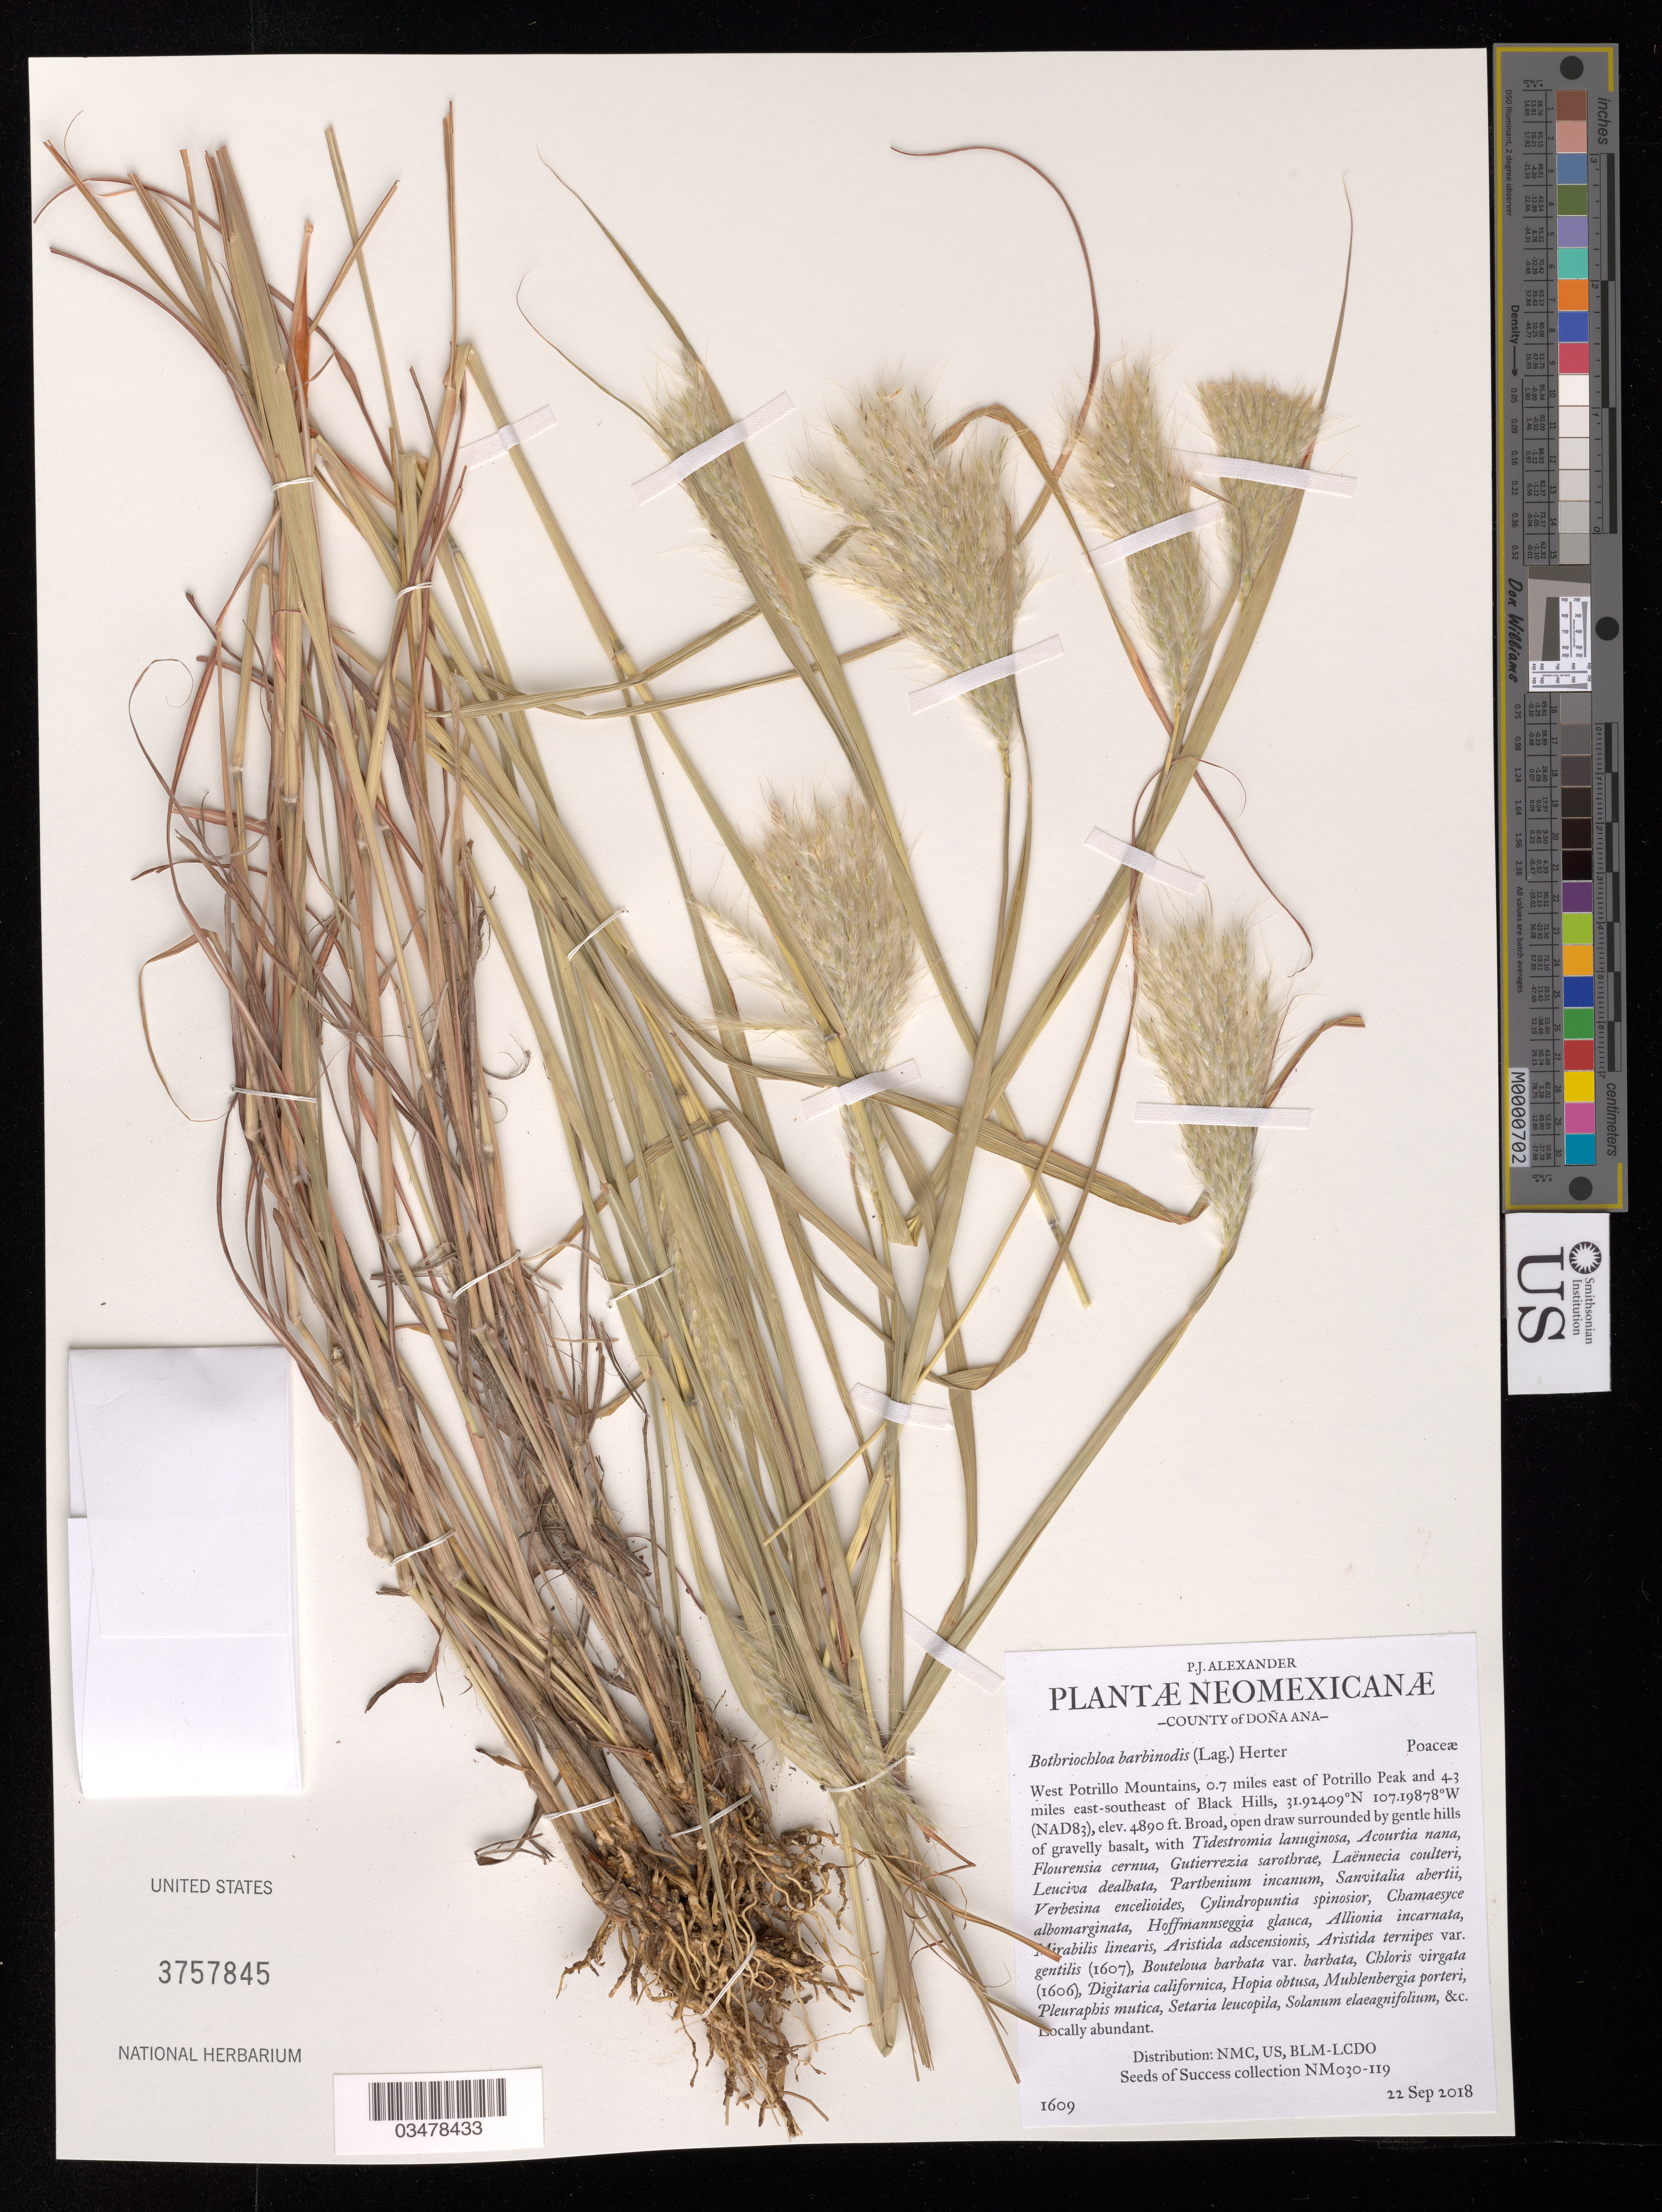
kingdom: Plantae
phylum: Tracheophyta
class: Liliopsida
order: Poales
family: Poaceae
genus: Bothriochloa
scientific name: Bothriochloa barbinodis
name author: (Lag.) Herter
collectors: P. Alexander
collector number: NM030-119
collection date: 2018-09-22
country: United States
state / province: New Mexico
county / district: Dona Ana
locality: Allotment 03016.West Potrillo Mtns, 0.7 mi E of Potrillo Peak, 4-3 mi. ESE of Black hills.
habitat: Along a drainage in basalt hills. Ecological site: R042XB016NM, Draw. With Acourtia nana, Leuciva dealbata, Hopia obtusa, etc.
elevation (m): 1490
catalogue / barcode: US 3757845